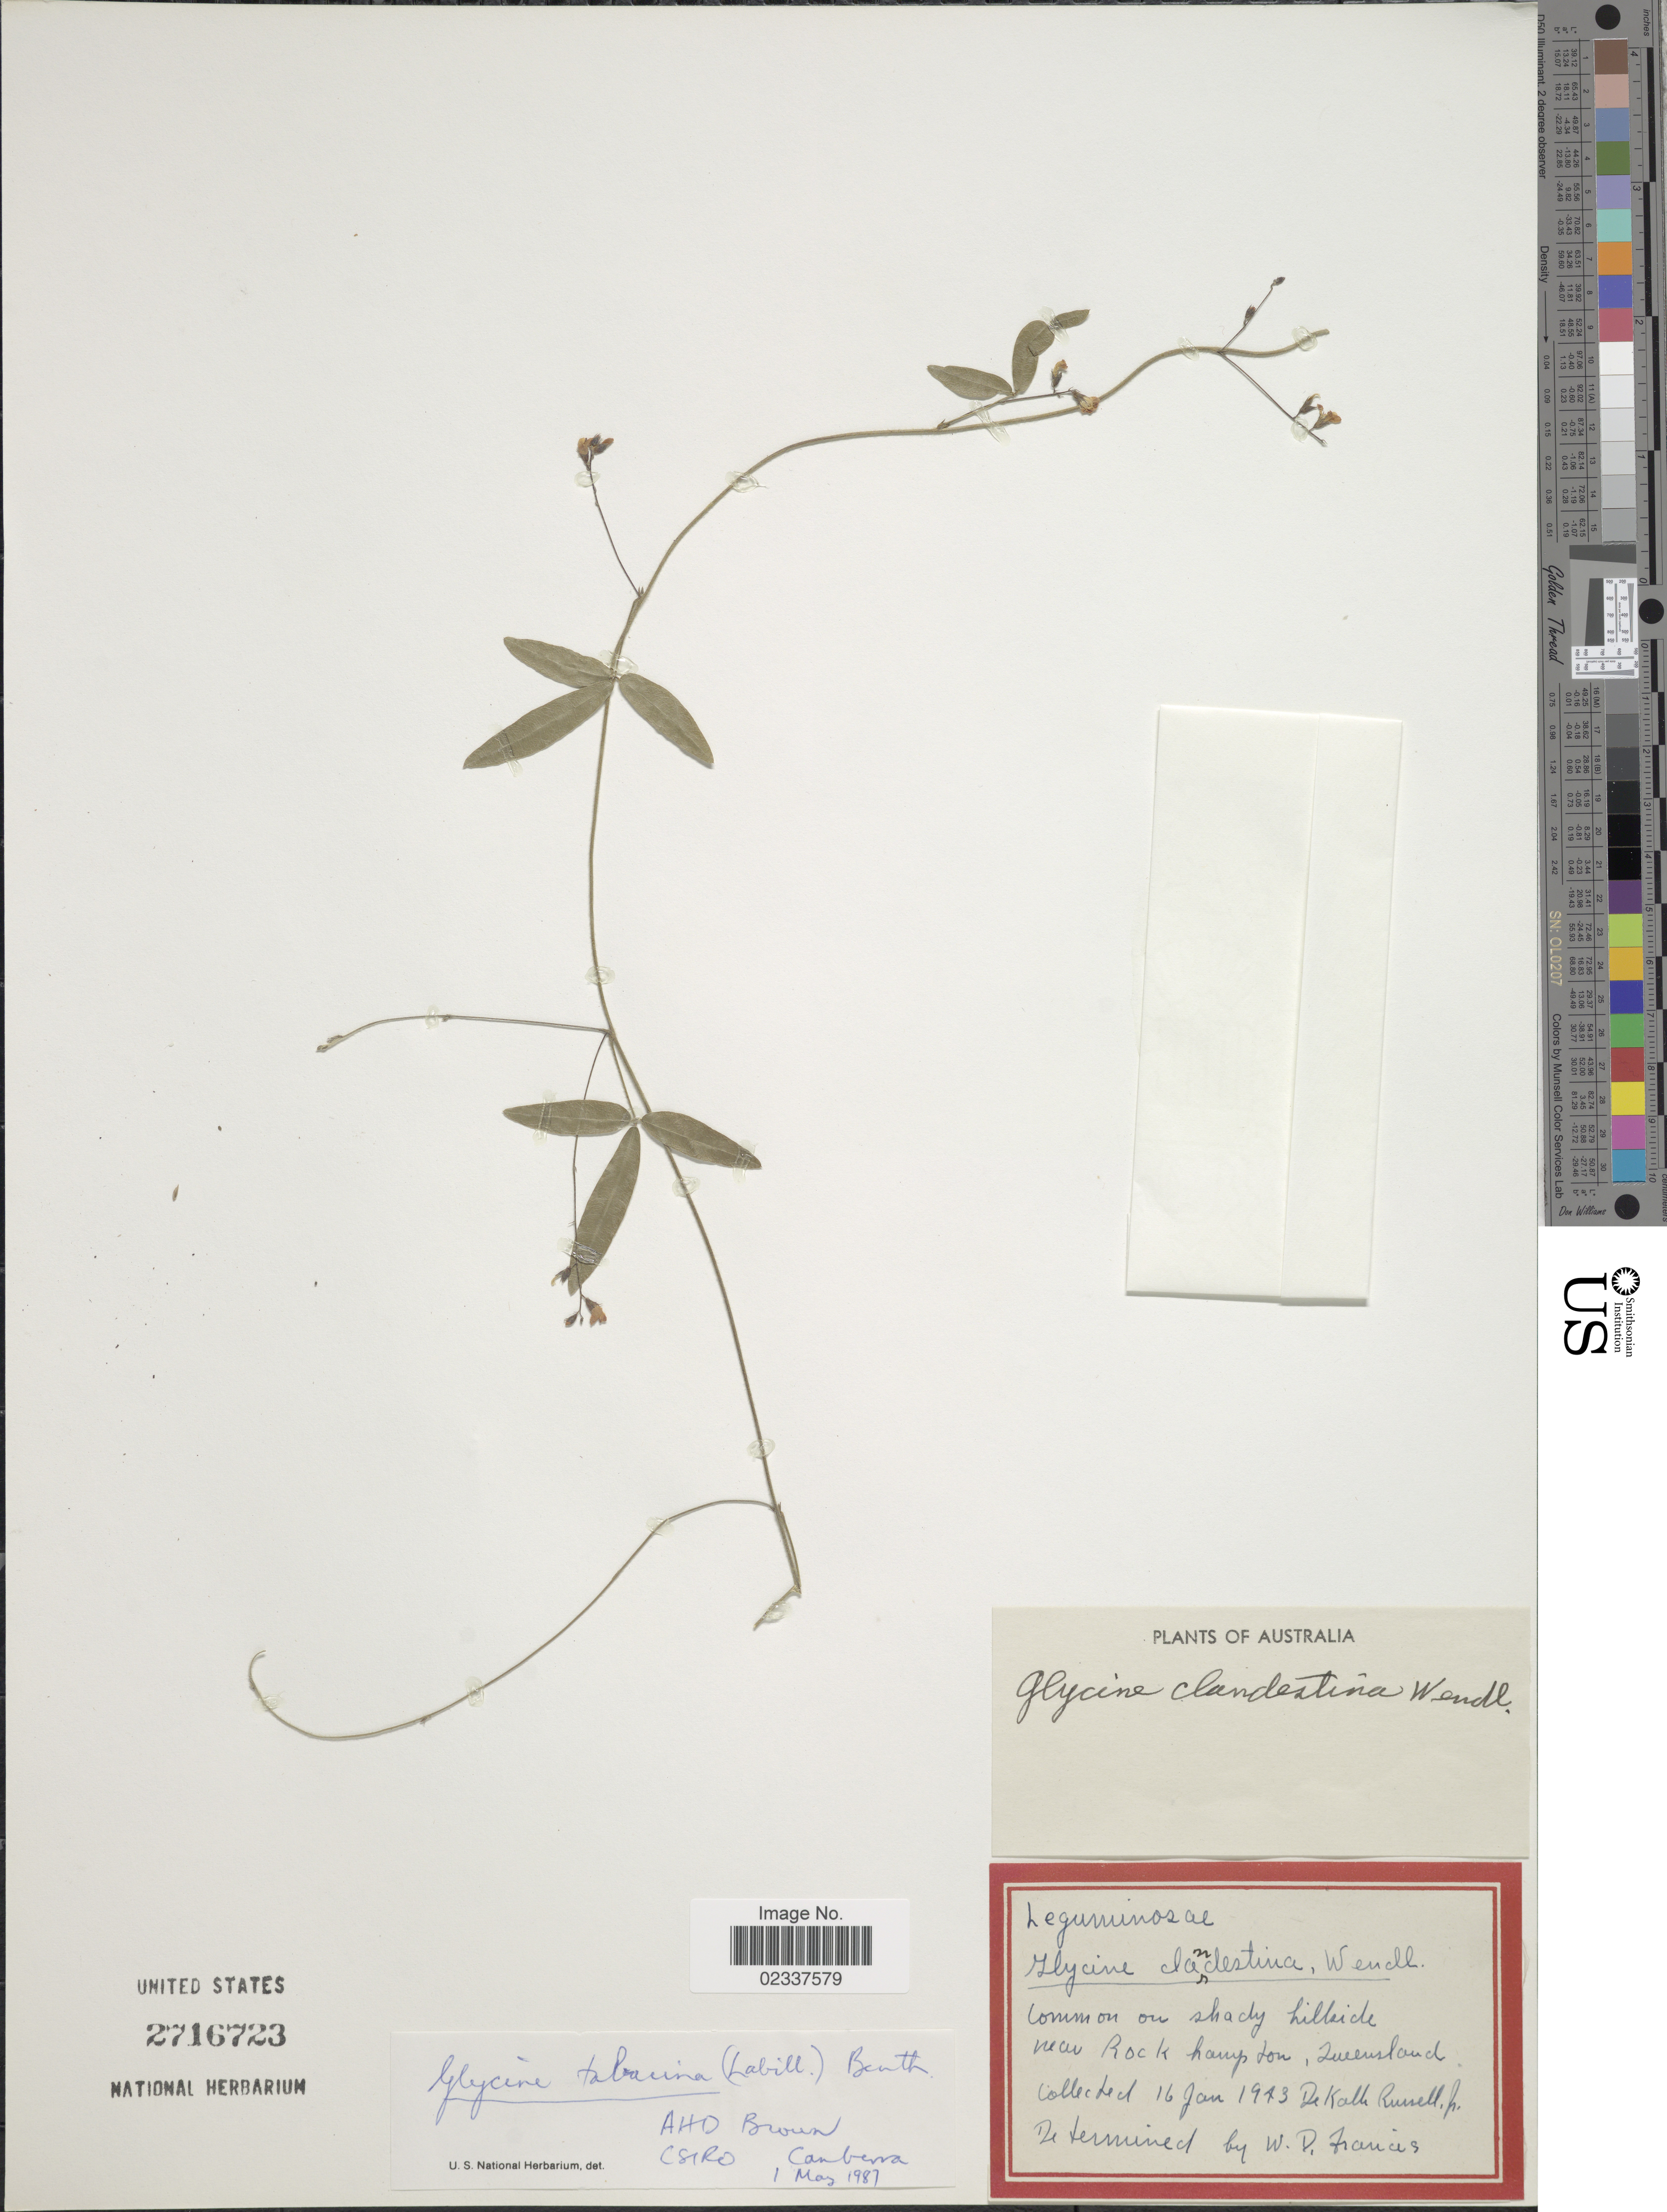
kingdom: Plantae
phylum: Tracheophyta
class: Magnoliopsida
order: Fabales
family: Fabaceae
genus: Glycine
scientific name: Glycine tabacina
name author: (Labill.) Benth.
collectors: D. K. Russell Jr.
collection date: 1943-01-16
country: Australia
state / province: Queensland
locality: Near Rock hampton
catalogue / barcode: US 2716723